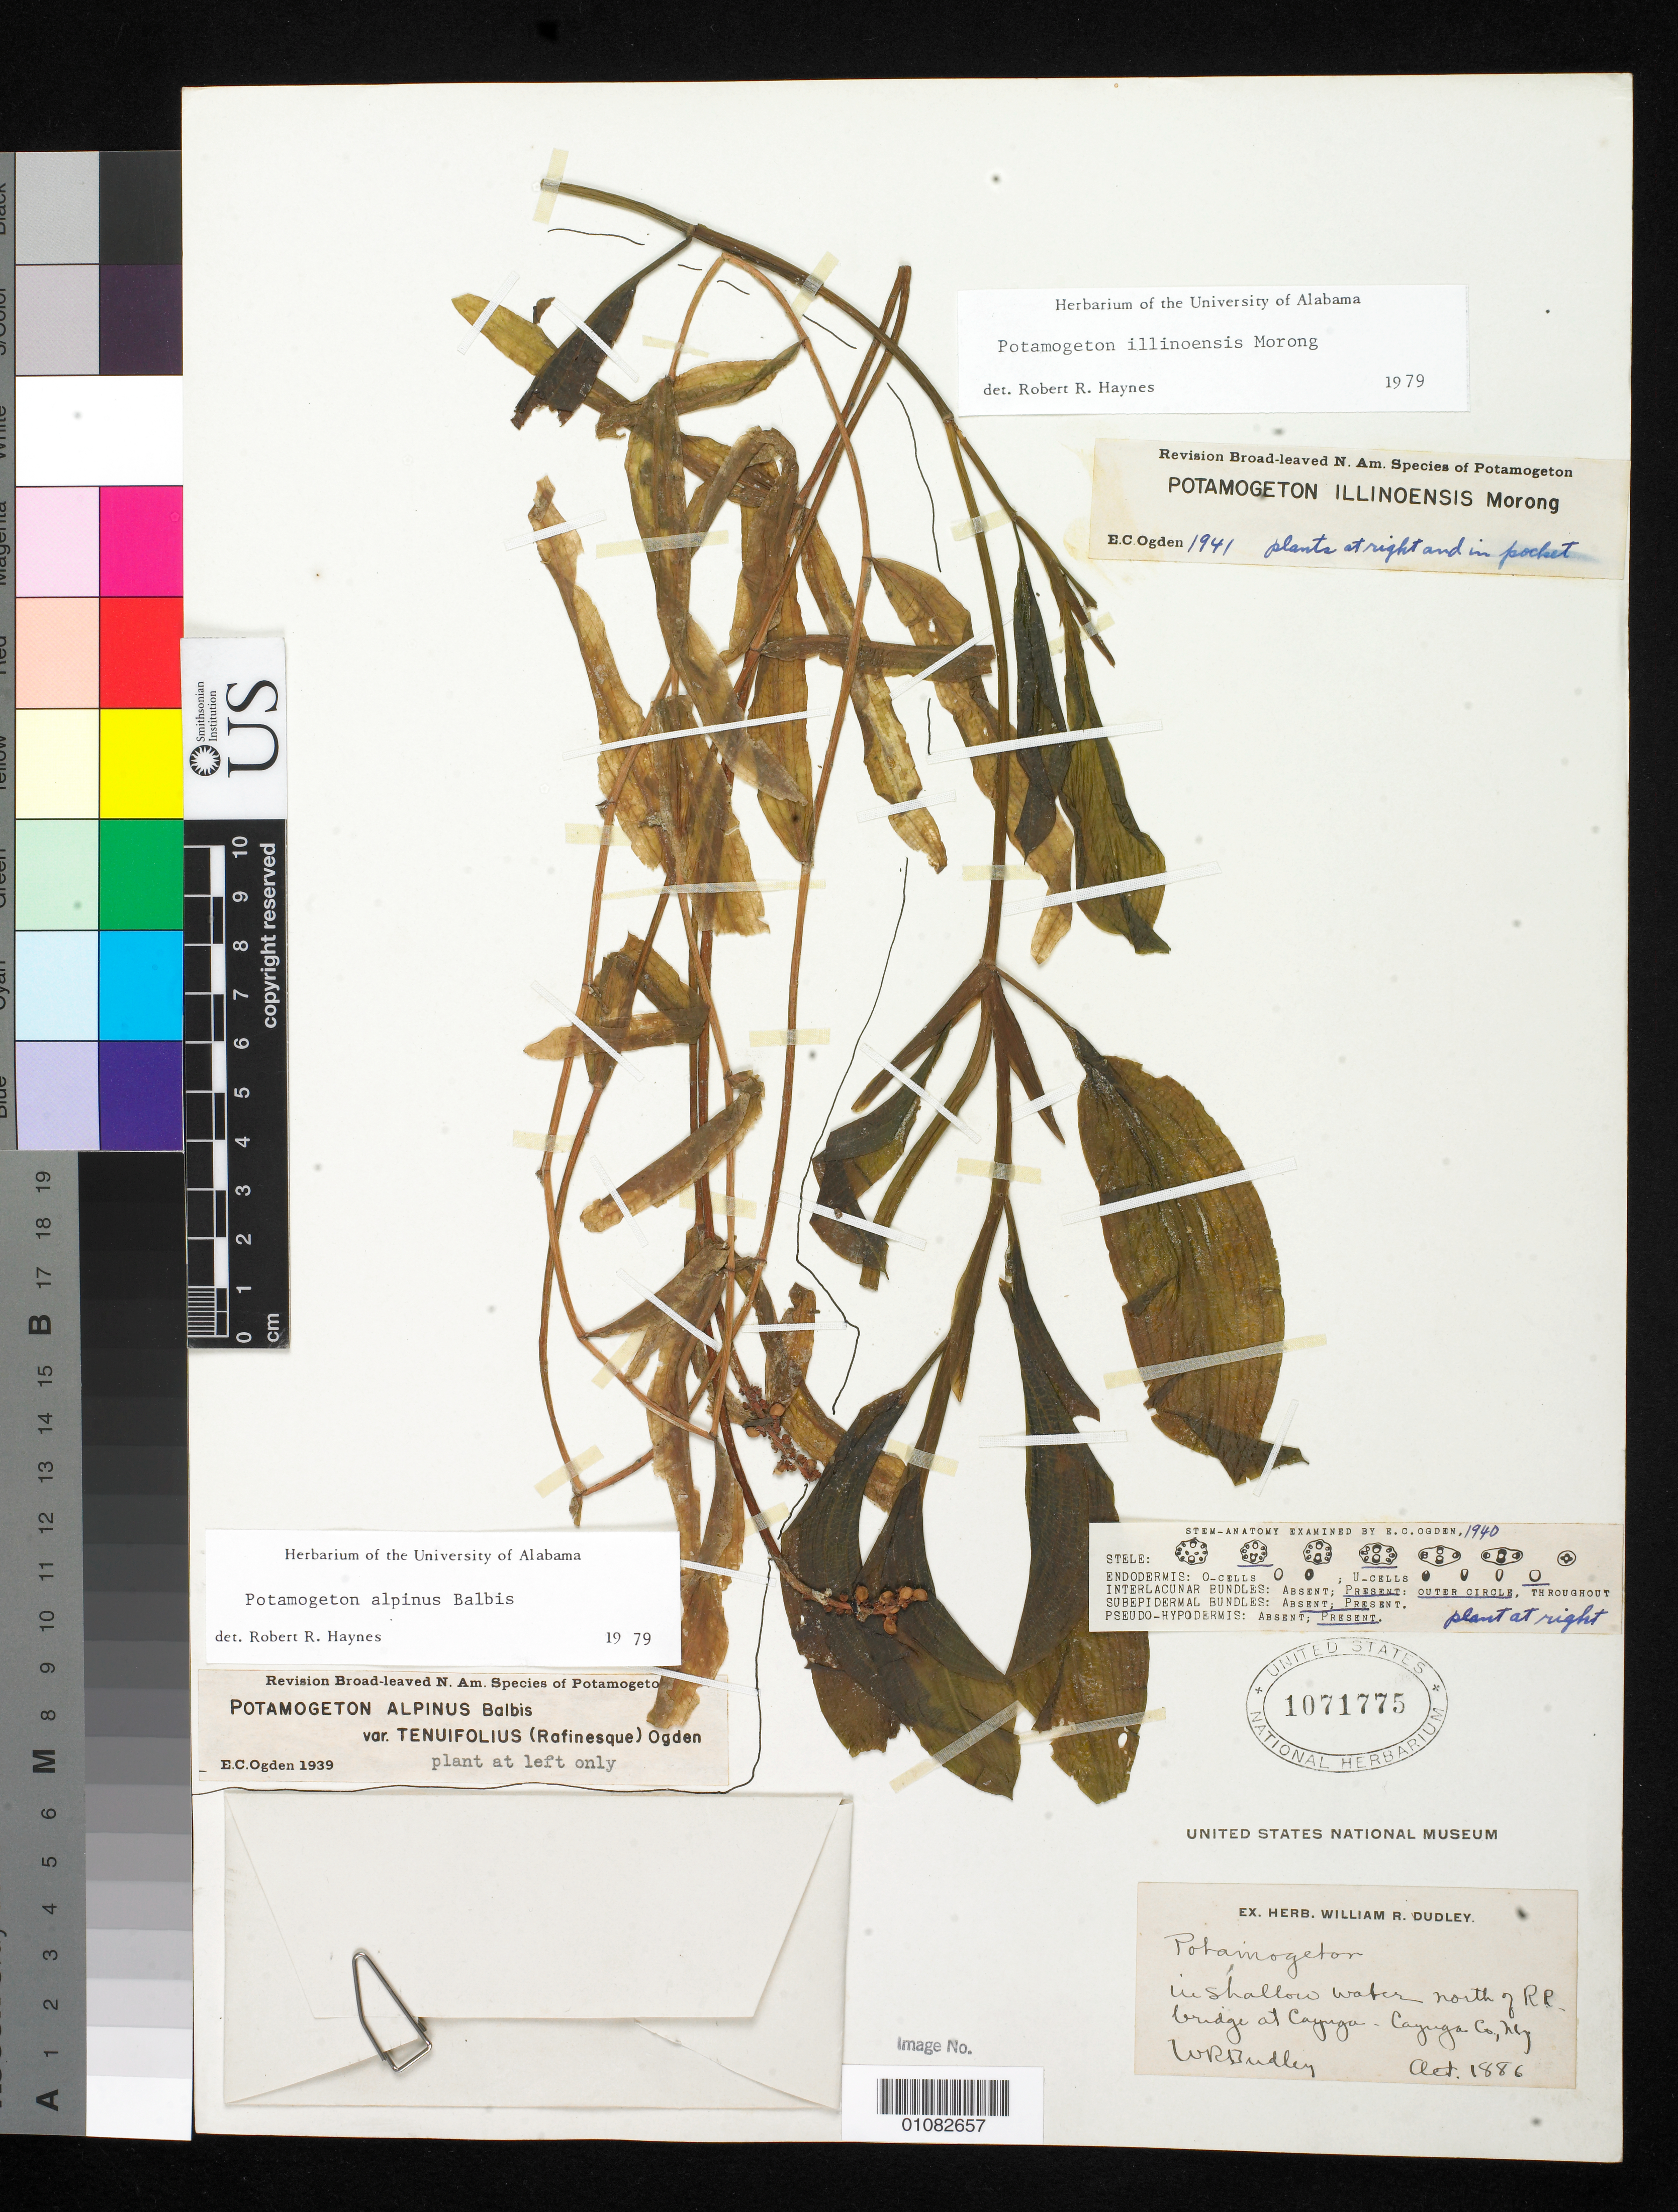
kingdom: Plantae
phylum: Tracheophyta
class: Liliopsida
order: Alismatales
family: Potamogetonaceae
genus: Potamogeton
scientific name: Potamogeton alpinus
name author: Balb.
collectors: W. Dudley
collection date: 1886-10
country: United States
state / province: New York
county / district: Cayuga County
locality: North of R. R. bridge at Cayuga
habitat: In shallow water.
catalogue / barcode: US 1071775